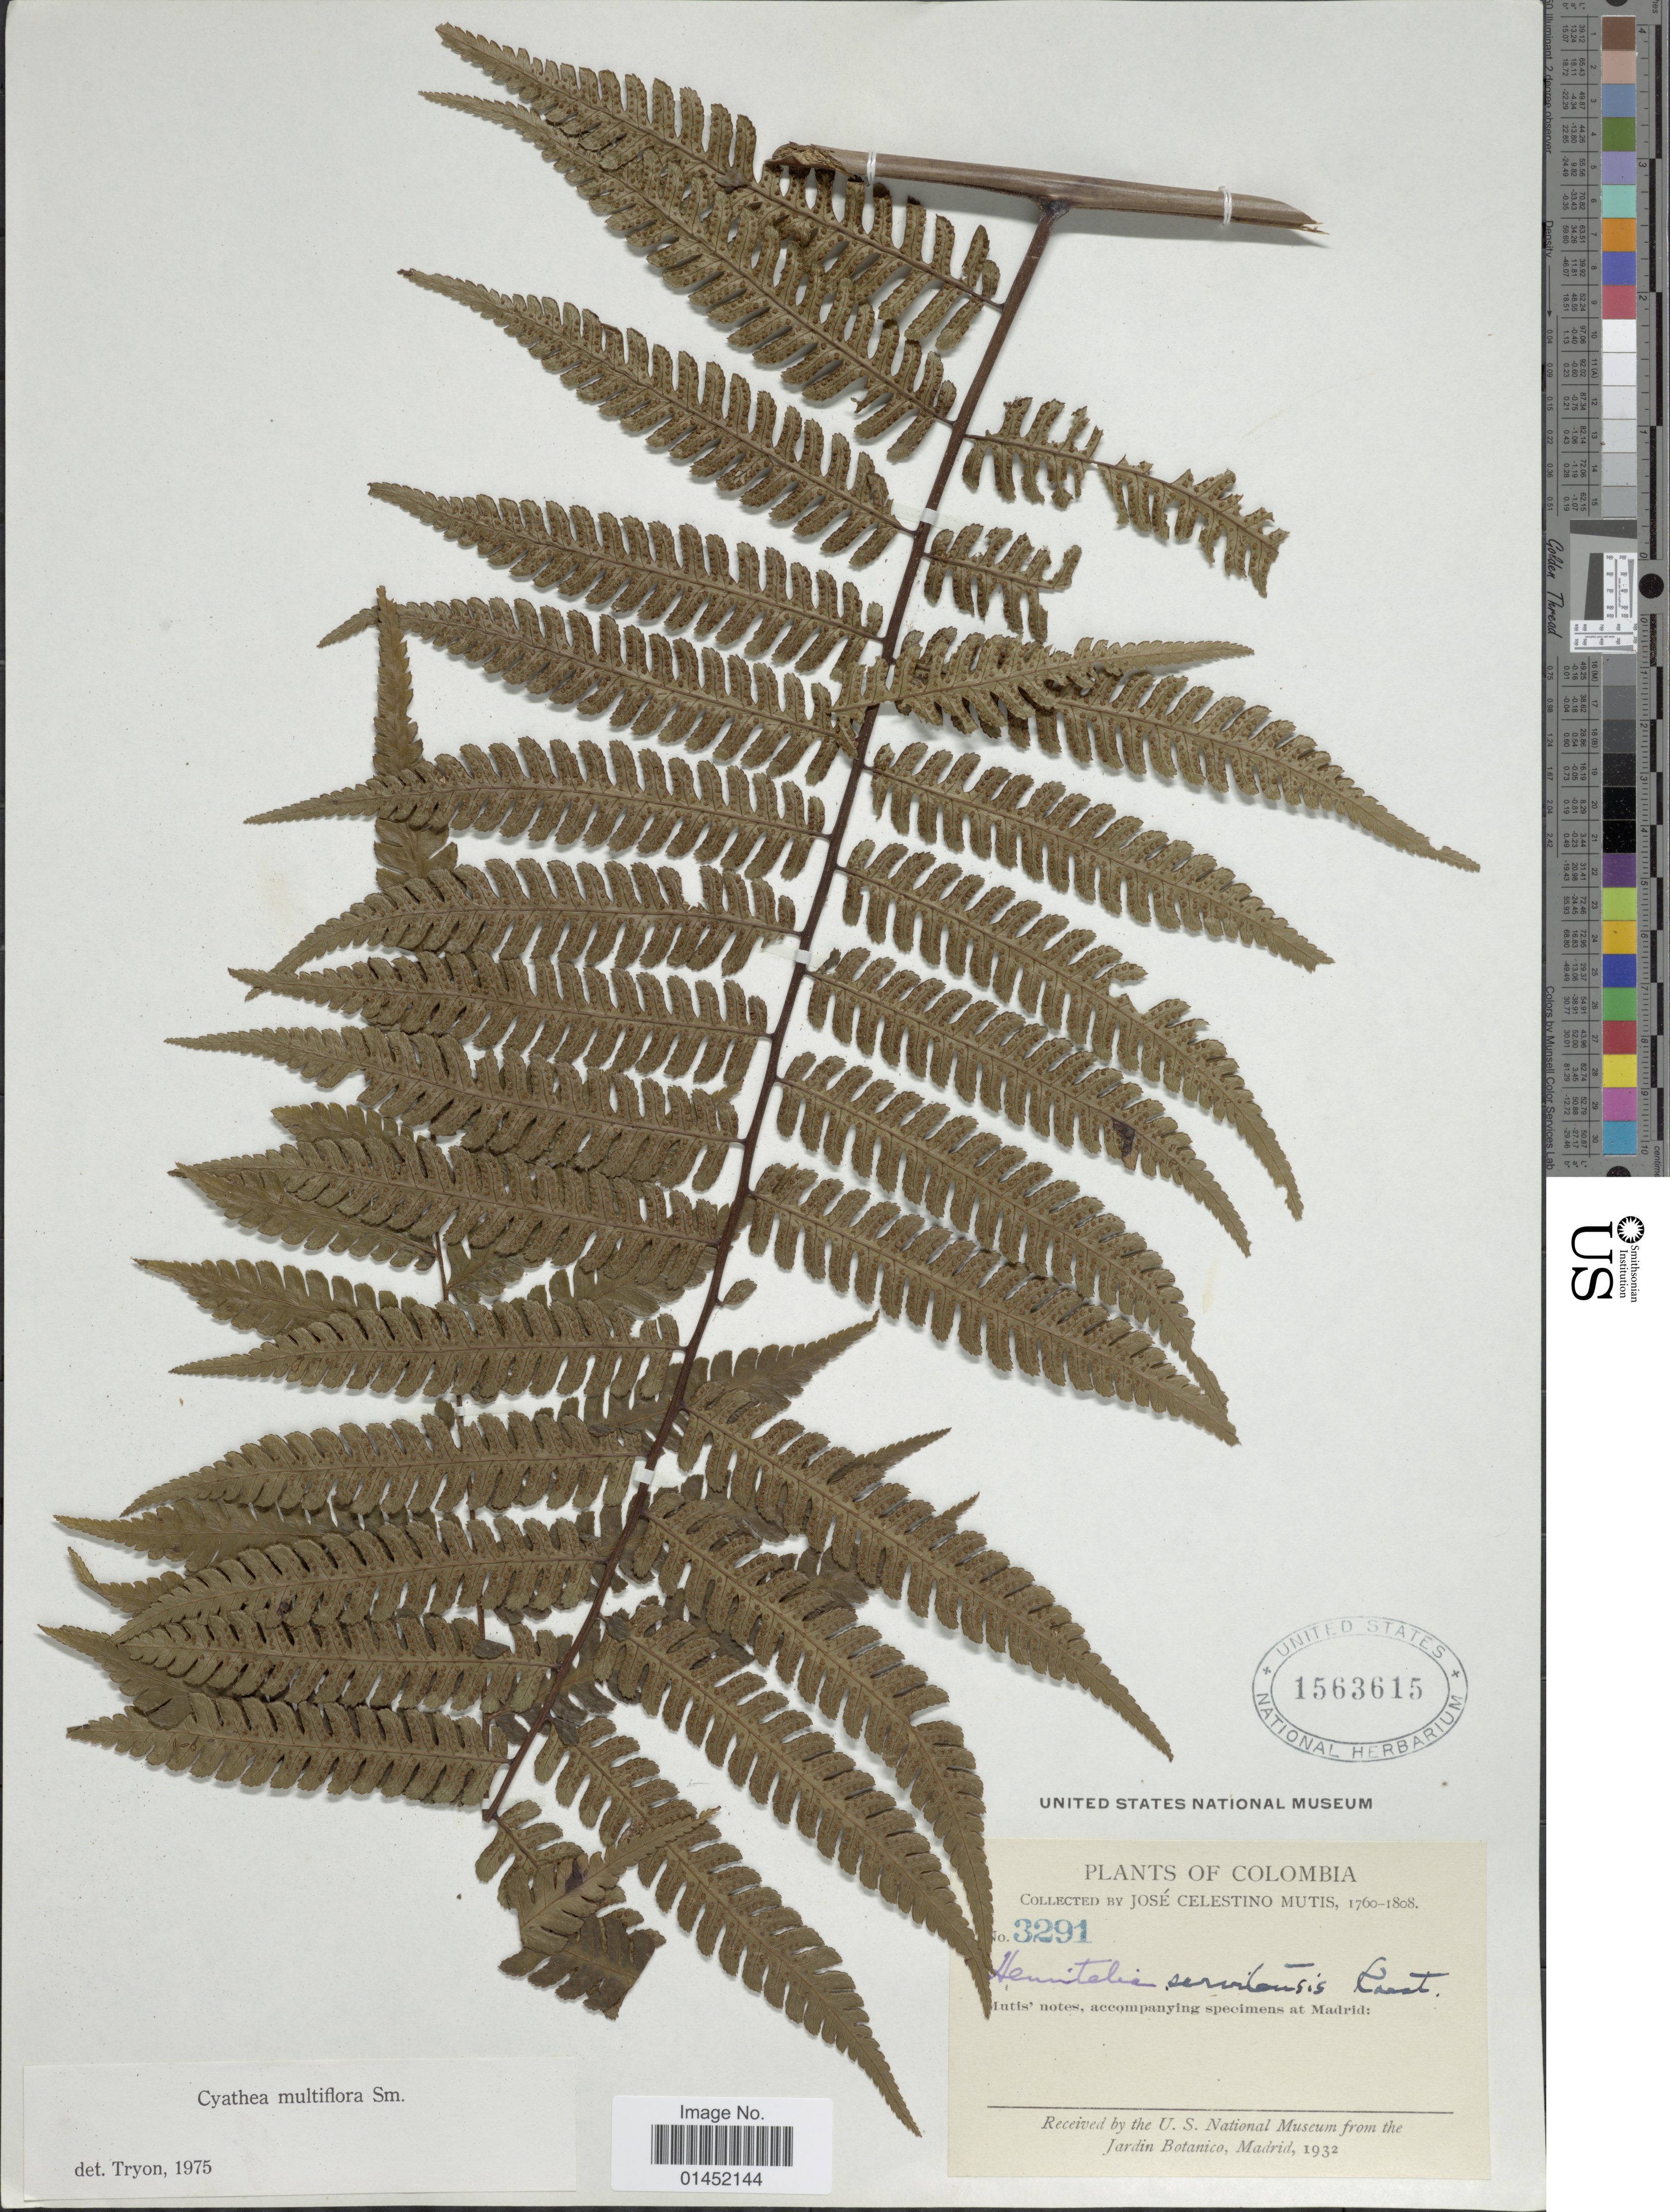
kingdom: Plantae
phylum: Tracheophyta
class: Polypodiopsida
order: Cyatheales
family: Cyatheaceae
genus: Cyathea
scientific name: Cyathea multiflora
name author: Sm.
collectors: J. C. B. Mutis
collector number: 3291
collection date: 1760/1808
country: Colombia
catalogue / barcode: US 1563615